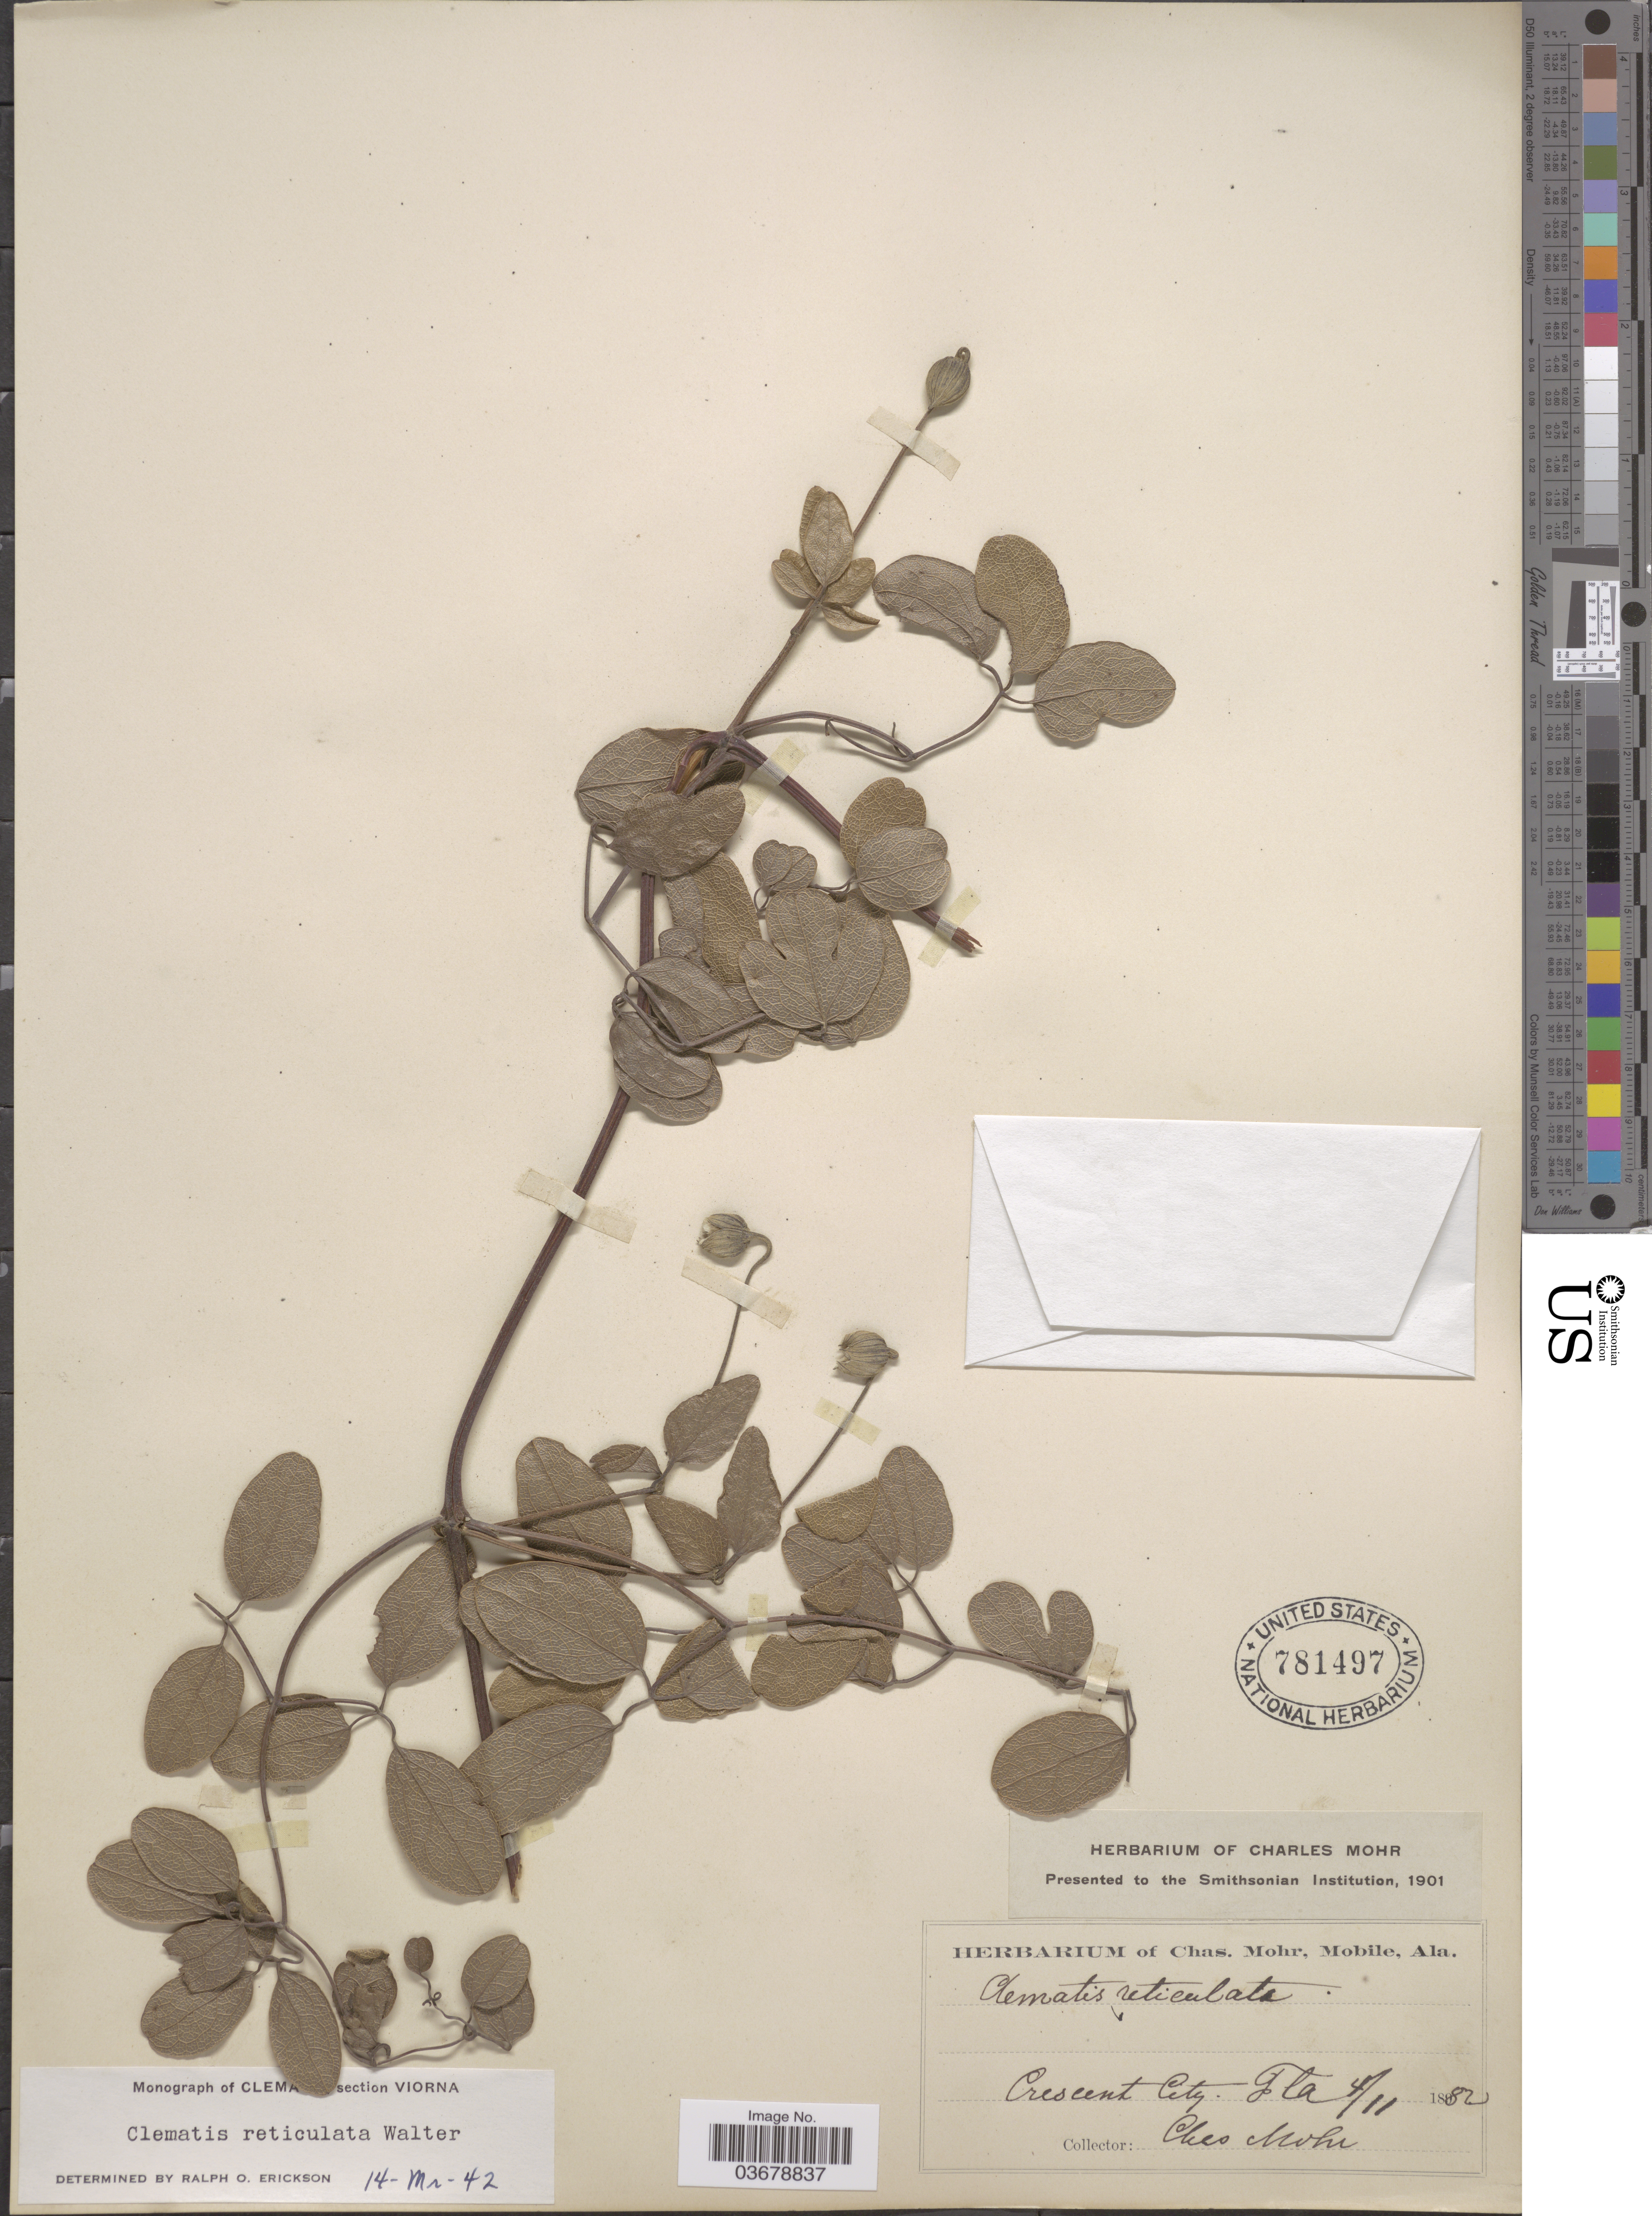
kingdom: Plantae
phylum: Tracheophyta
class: Magnoliopsida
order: Ranunculales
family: Ranunculaceae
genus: Clematis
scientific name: Clematis viorna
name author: L.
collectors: Mohr, C. T. (herbarium)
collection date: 1882-04-11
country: United States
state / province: Florida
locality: Crescent City.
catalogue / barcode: US 781497